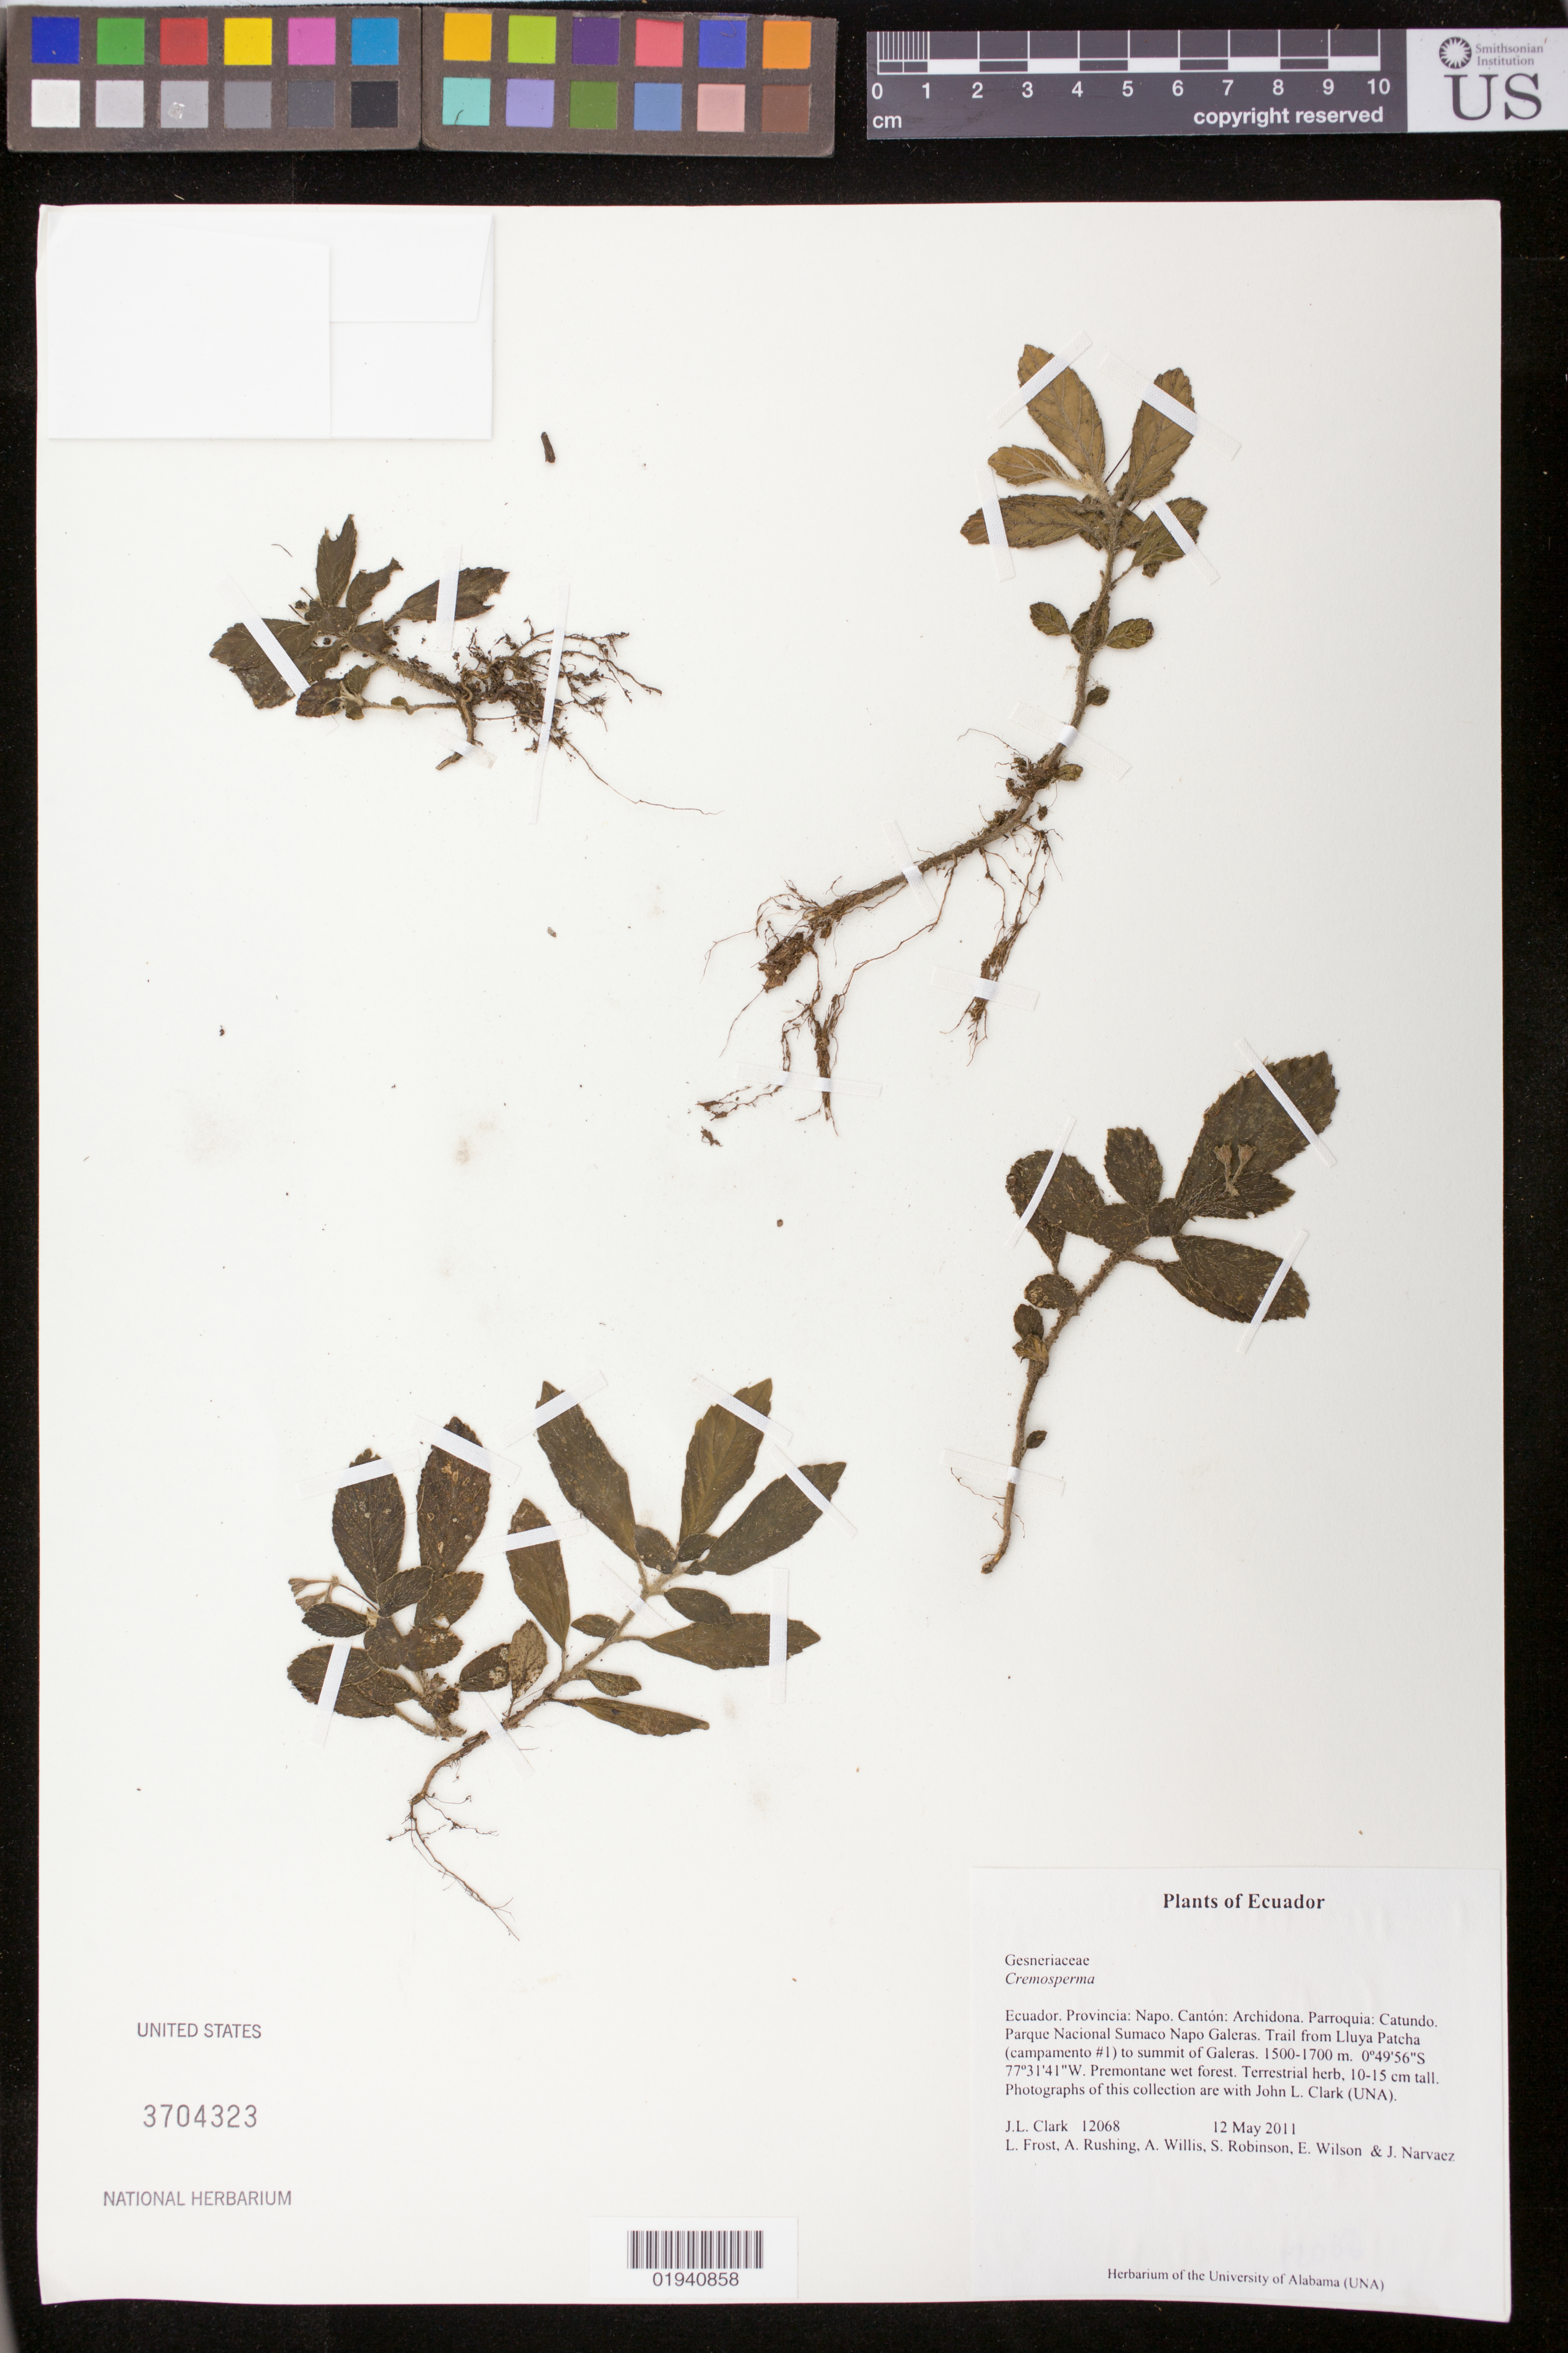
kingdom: Plantae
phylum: Tracheophyta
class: Magnoliopsida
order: Lamiales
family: Gesneriaceae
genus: Cremosperma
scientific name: Cremosperma sp.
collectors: J. L. Clark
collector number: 12068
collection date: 2011-05-12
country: Ecuador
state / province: Napo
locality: Canton: Archidona. Parroquia Catundo. Parque National Sumaco Napo Galeras. Trail from Lluya Patcha (campamento #1) to summit of Galeras.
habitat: Premontane wet forest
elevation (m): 1500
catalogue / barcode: US 3704323